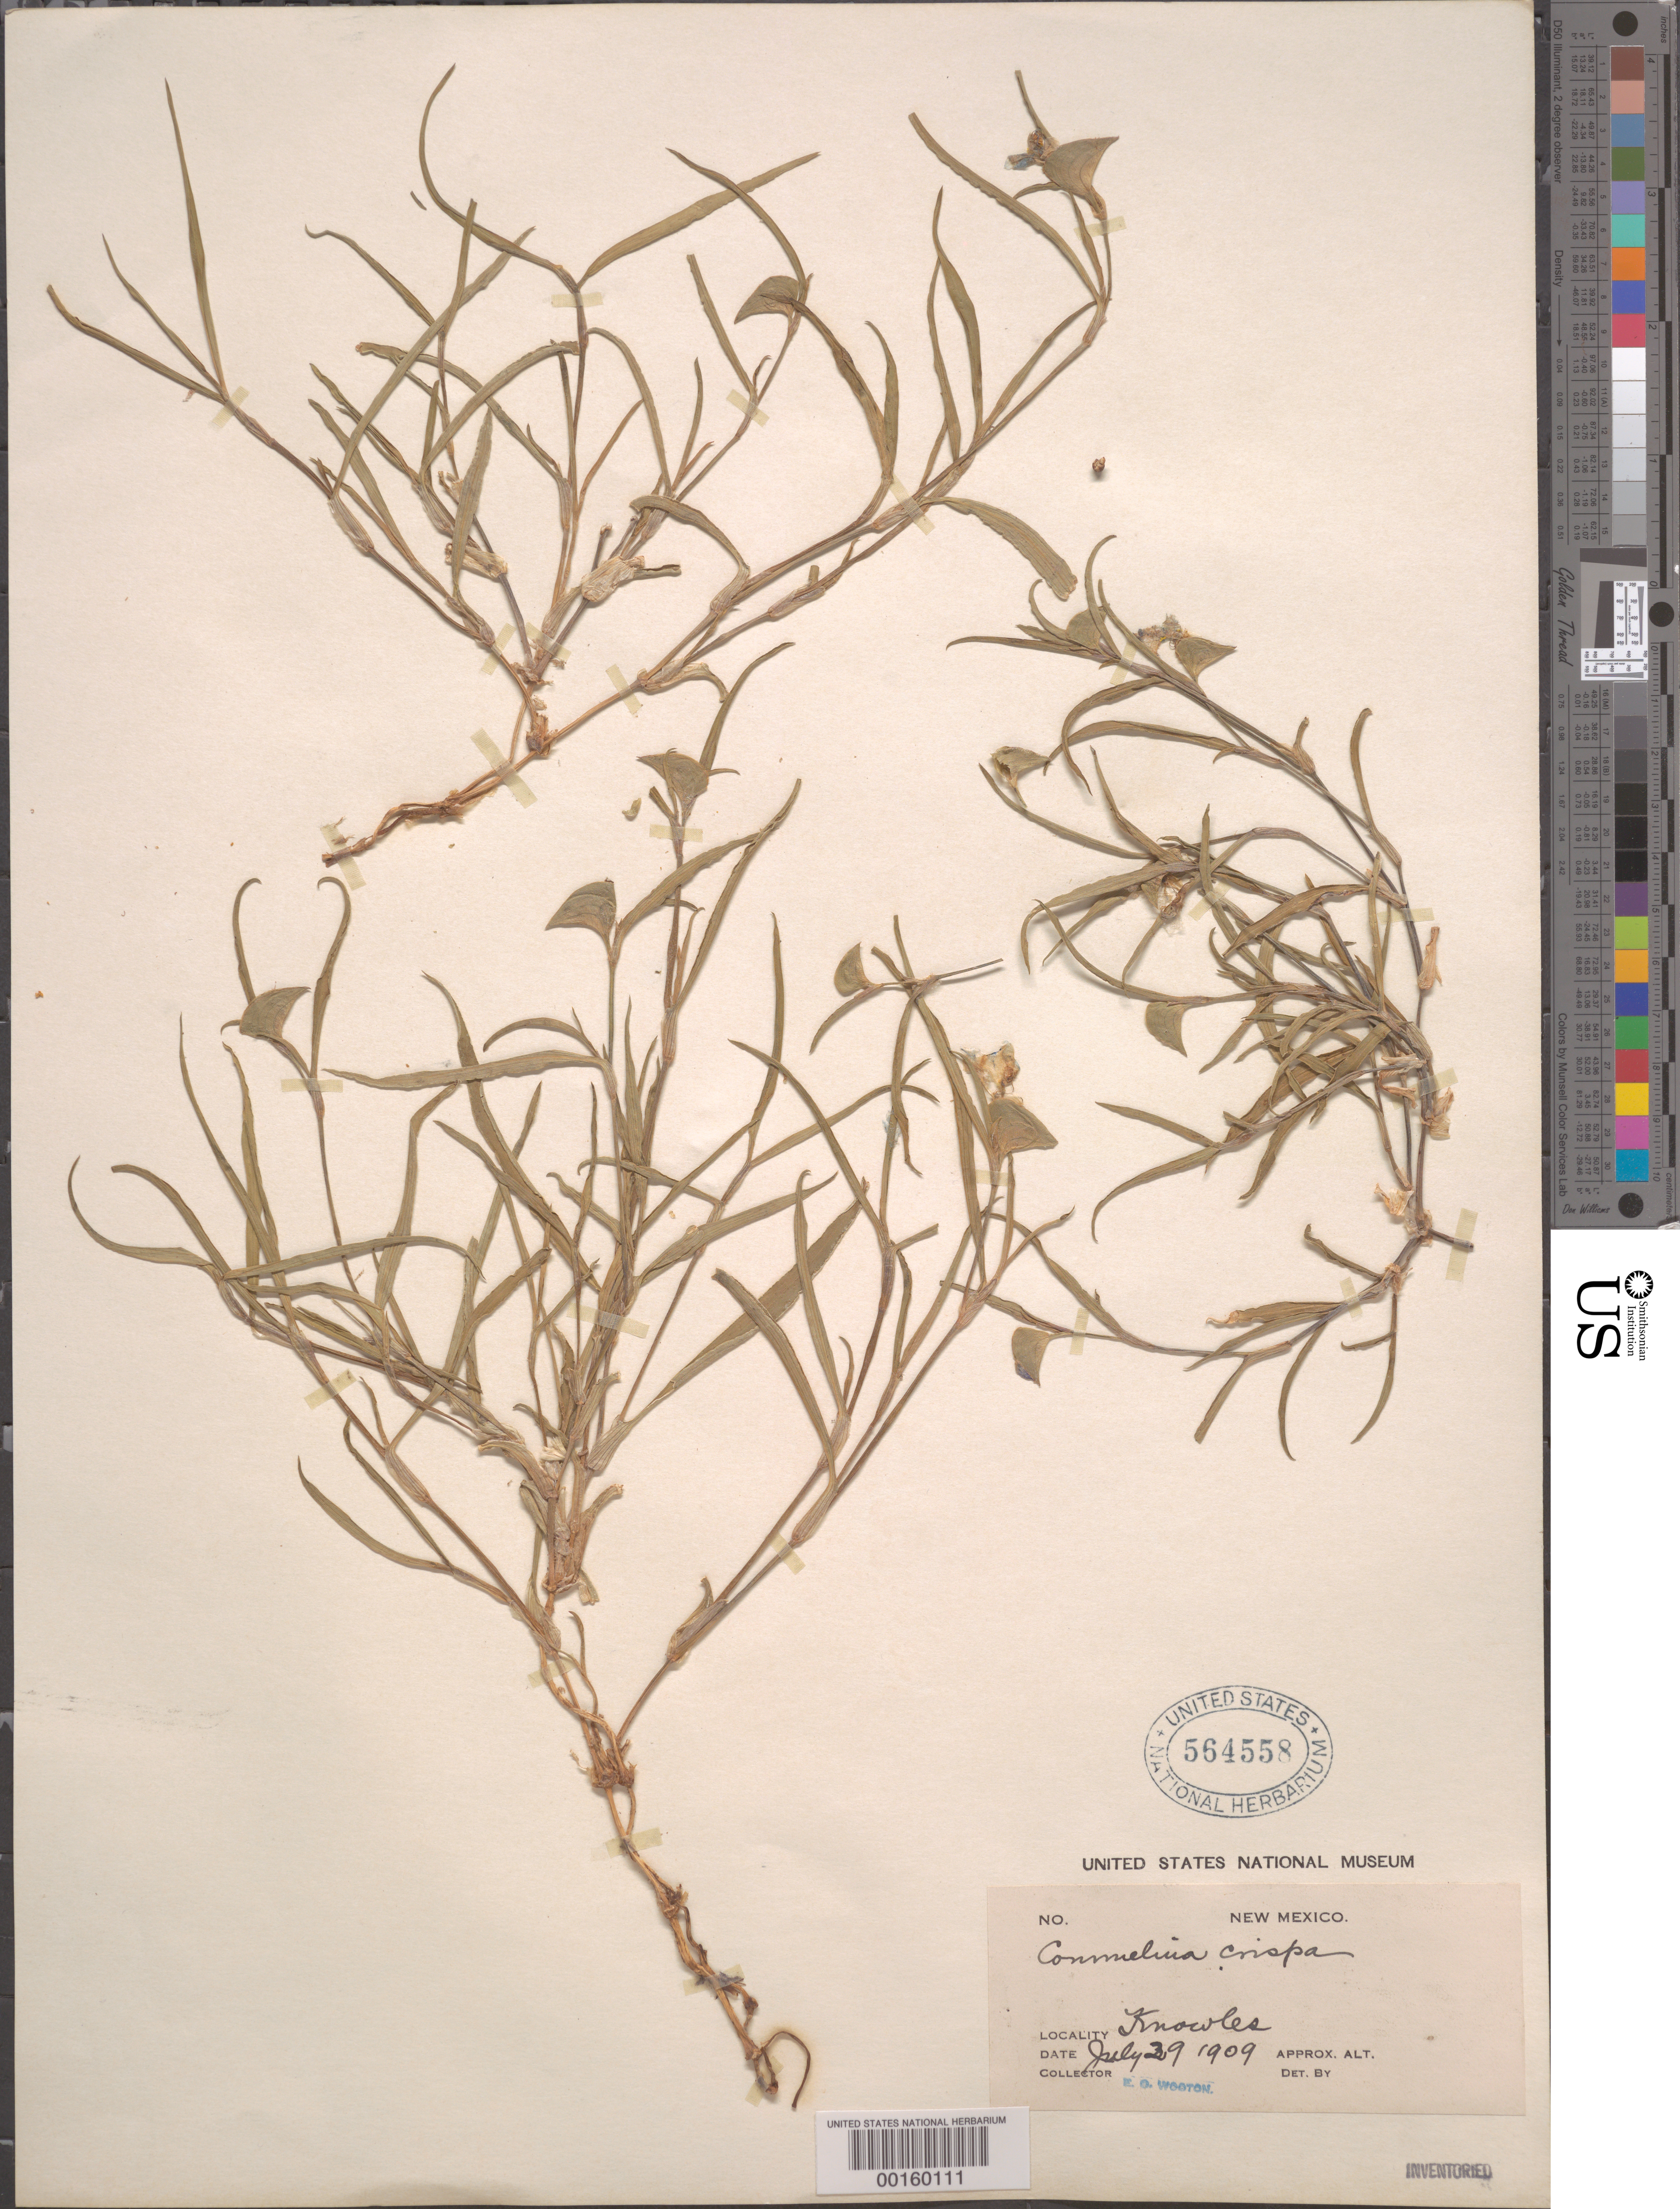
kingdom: Plantae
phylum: Tracheophyta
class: Liliopsida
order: Commelinales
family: Commelinaceae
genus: Commelina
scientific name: Commelina erecta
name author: L.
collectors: E. O. Wooton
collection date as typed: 29 Jul 1909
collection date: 1909-07-29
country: United States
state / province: New Mexico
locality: Knowles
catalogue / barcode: US 564558